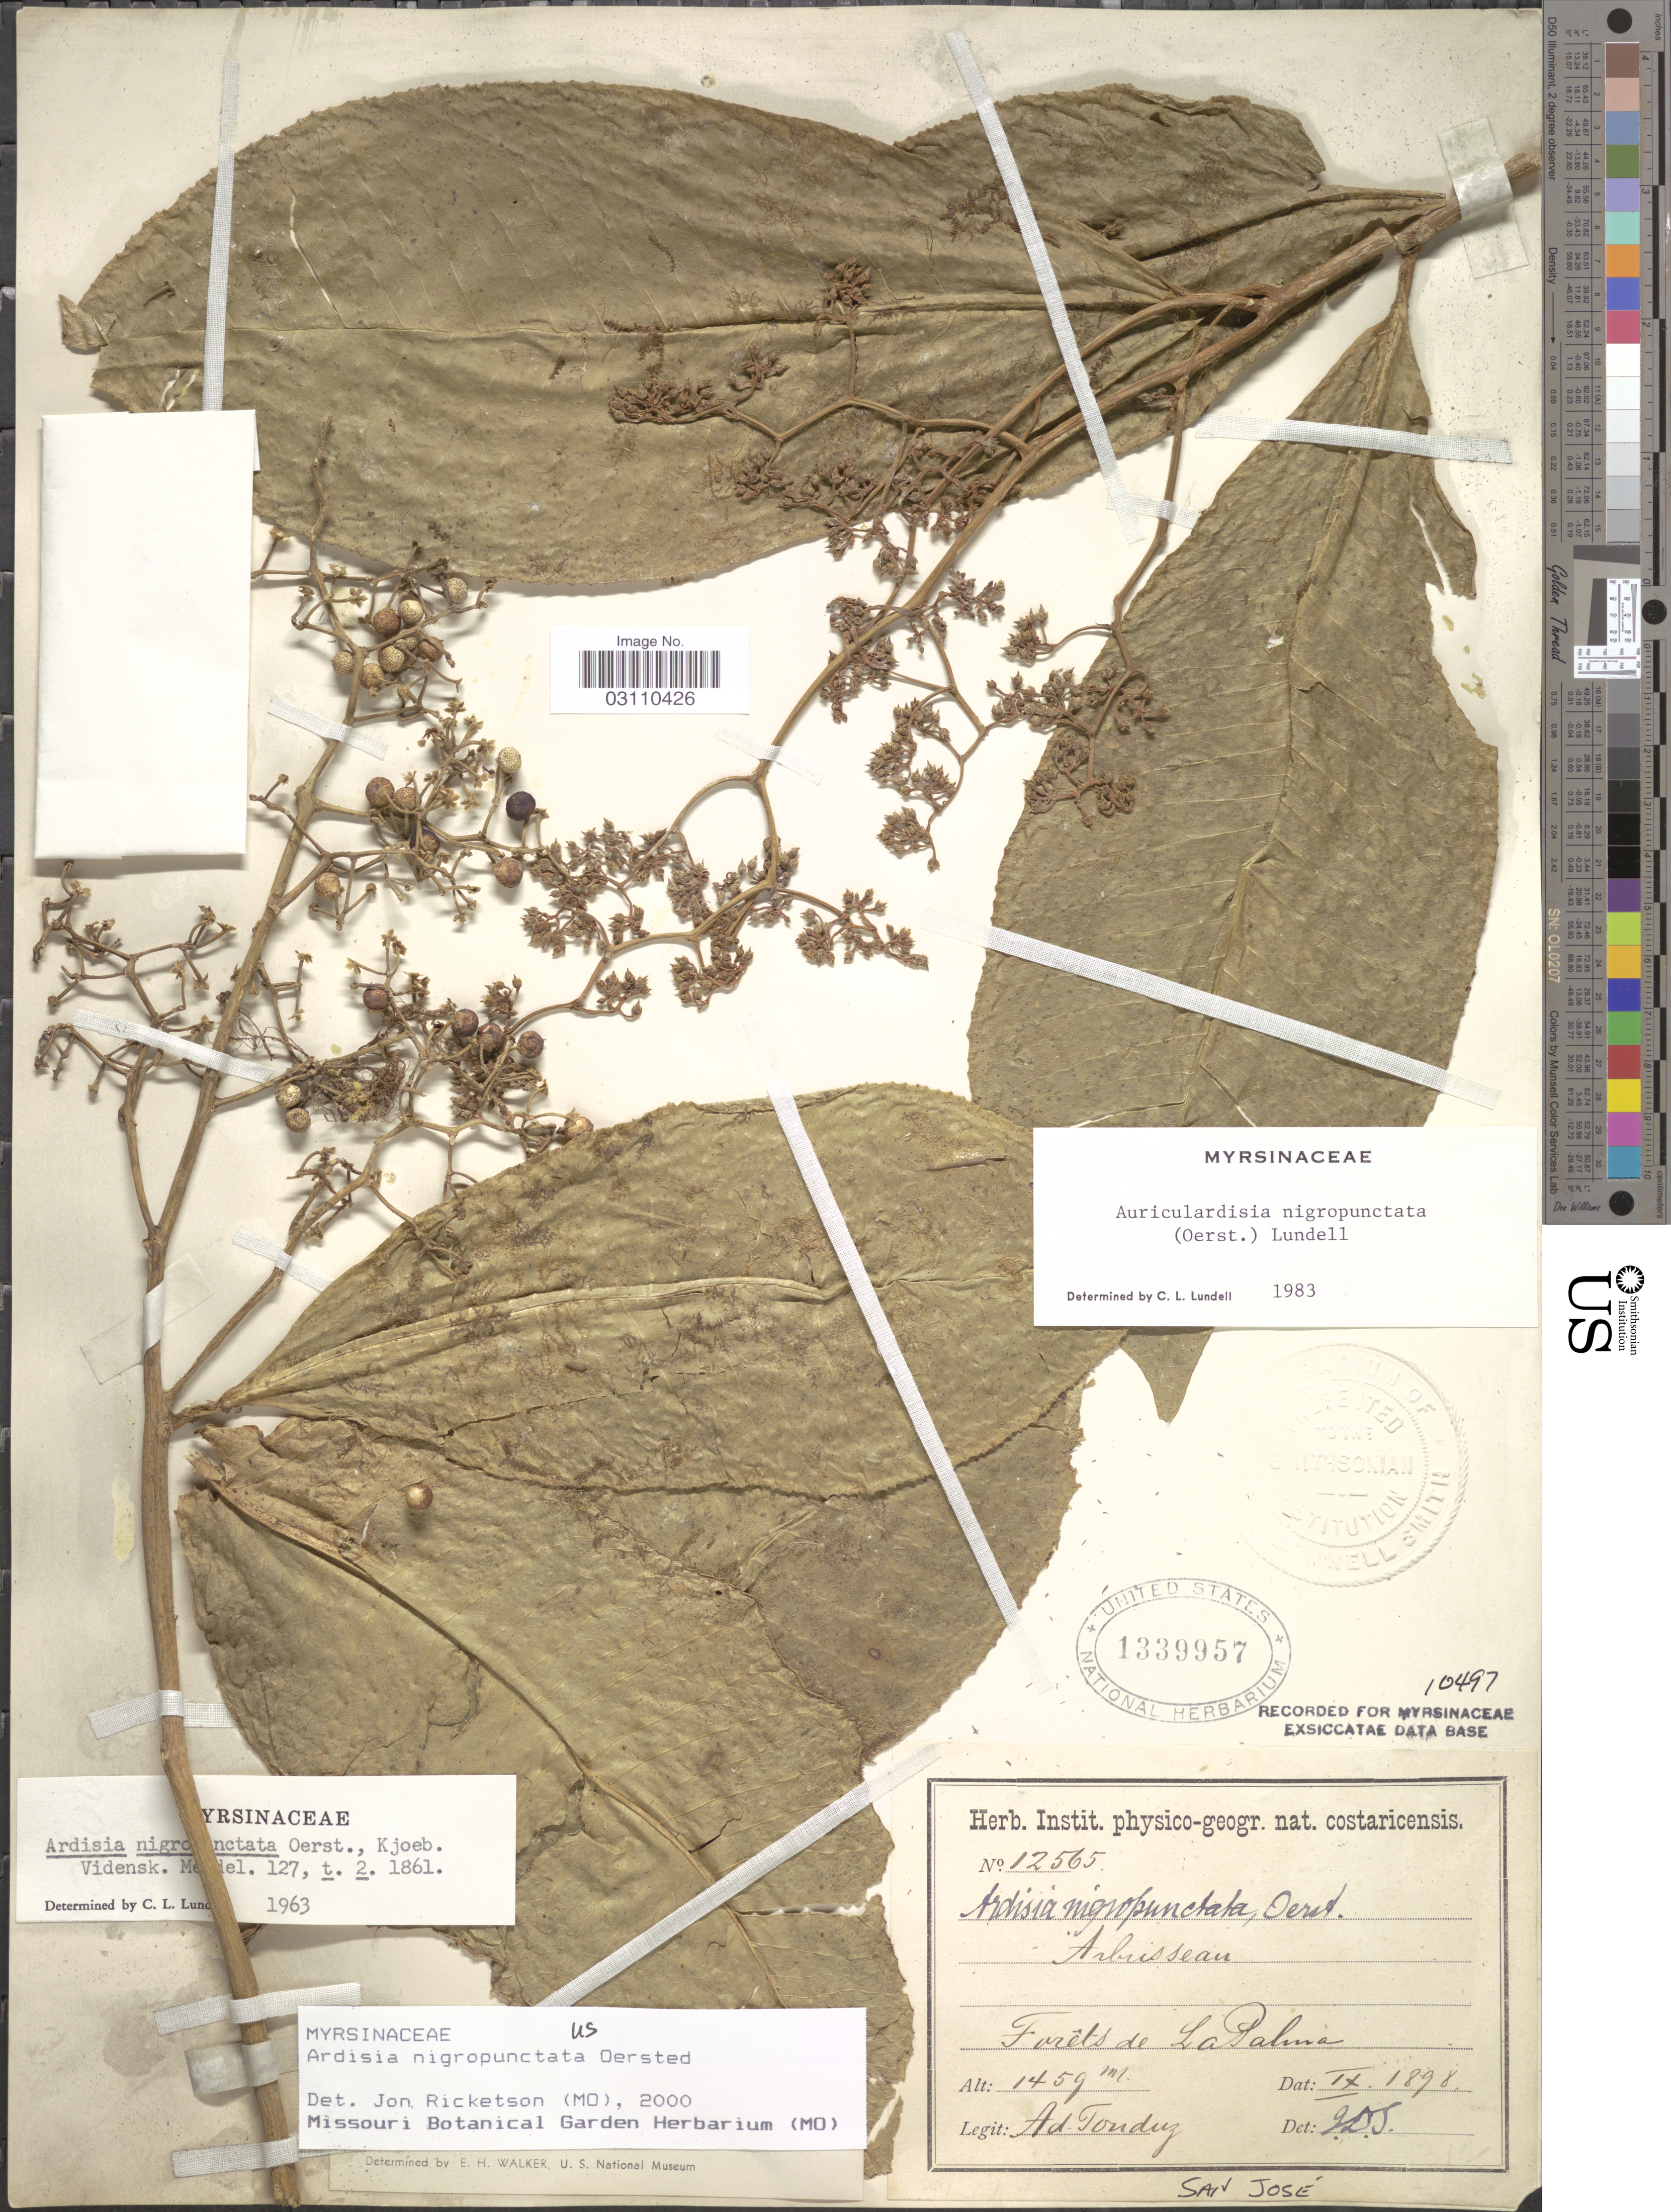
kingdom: Plantae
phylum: Tracheophyta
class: Magnoliopsida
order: Ericales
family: Primulaceae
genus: Ardisia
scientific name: Ardisia nigropunctata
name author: Oerst.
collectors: A. Tonduz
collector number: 12565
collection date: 1898-09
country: Costa Rica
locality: Forêts de La Palma.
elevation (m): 1459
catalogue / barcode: US 1339957